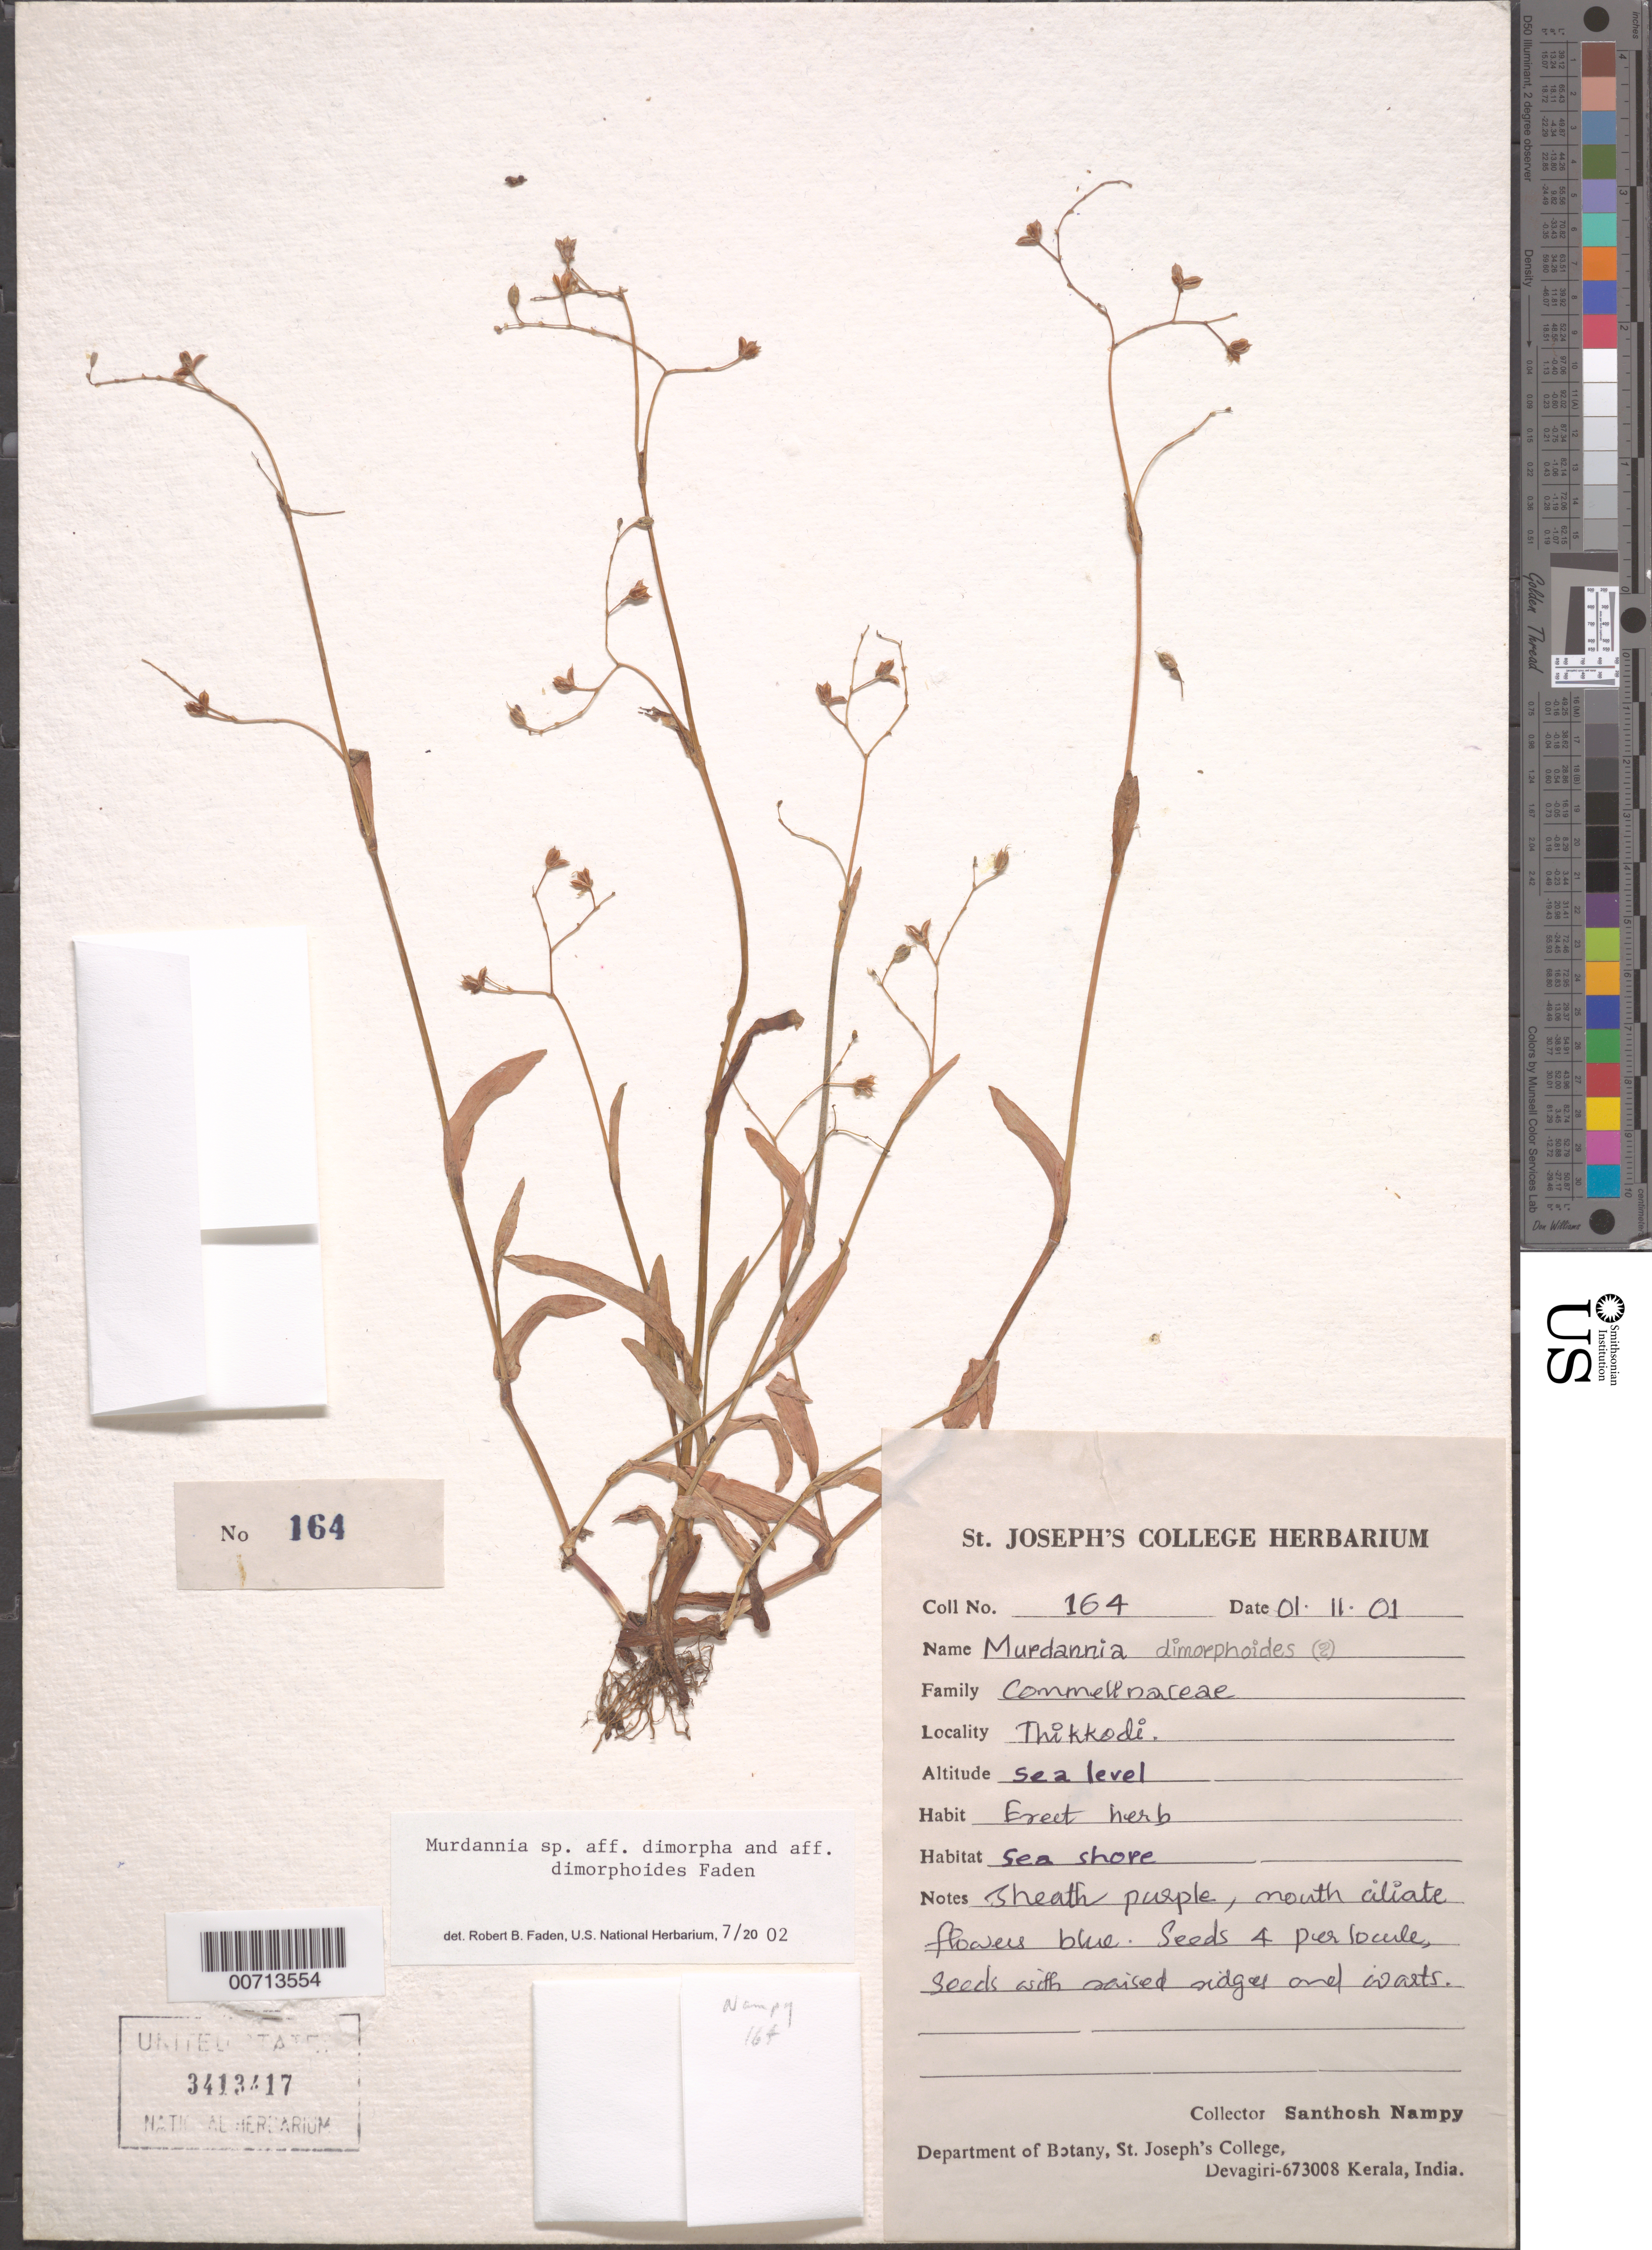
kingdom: Plantae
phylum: Tracheophyta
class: Liliopsida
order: Commelinales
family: Commelinaceae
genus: Murdannia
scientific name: Murdannia dimorphoides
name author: Faden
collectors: S. Nampy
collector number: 164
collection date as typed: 01 Nov 2001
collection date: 2001-11-01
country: India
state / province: Kerala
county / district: Calicut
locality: Calicut Dist., Thikkodi.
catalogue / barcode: US 3413417